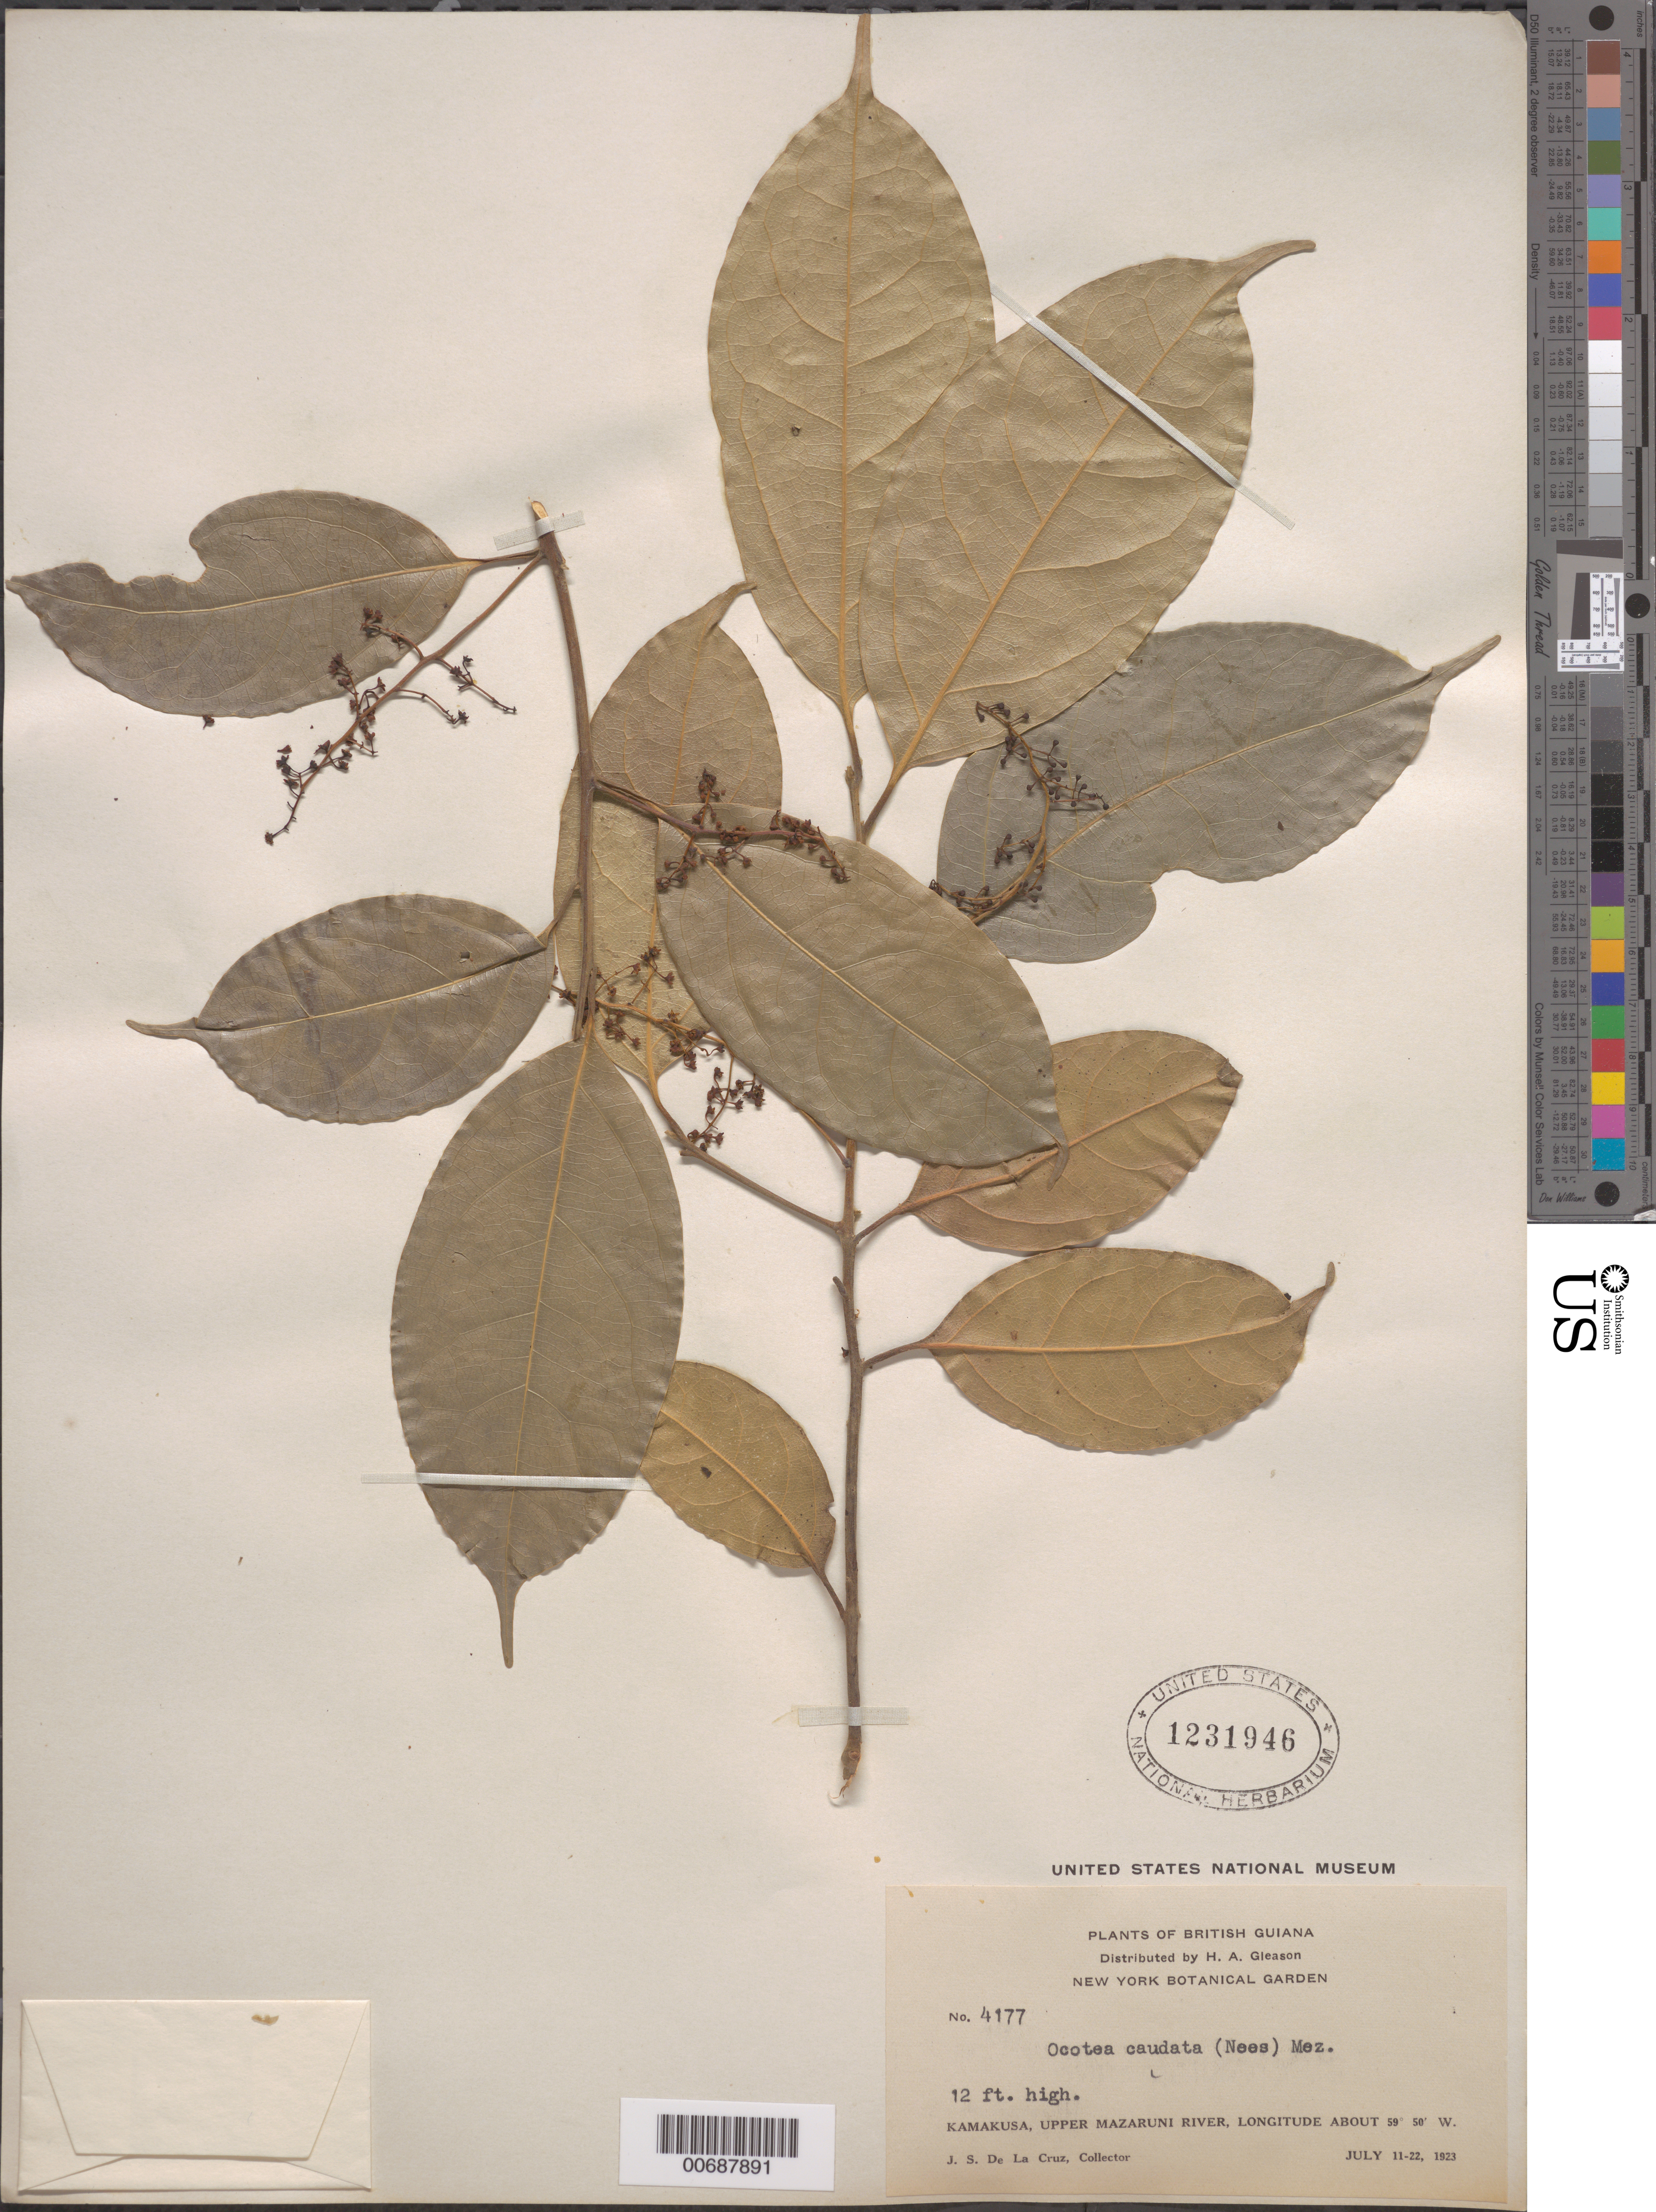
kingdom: Plantae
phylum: Tracheophyta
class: Magnoliopsida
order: Laurales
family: Lauraceae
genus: Ocotea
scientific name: Ocotea caudata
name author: (Nees) Mez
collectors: J. S. de la Cruz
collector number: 4177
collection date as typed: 11-Jul-23 to 22-Jul-23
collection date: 1923-07-11/1923-07-22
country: Guyana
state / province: Cuyuni-Mazaruni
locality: Kamakusa, Upper Mazaruni R.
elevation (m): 100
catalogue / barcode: US 1231946